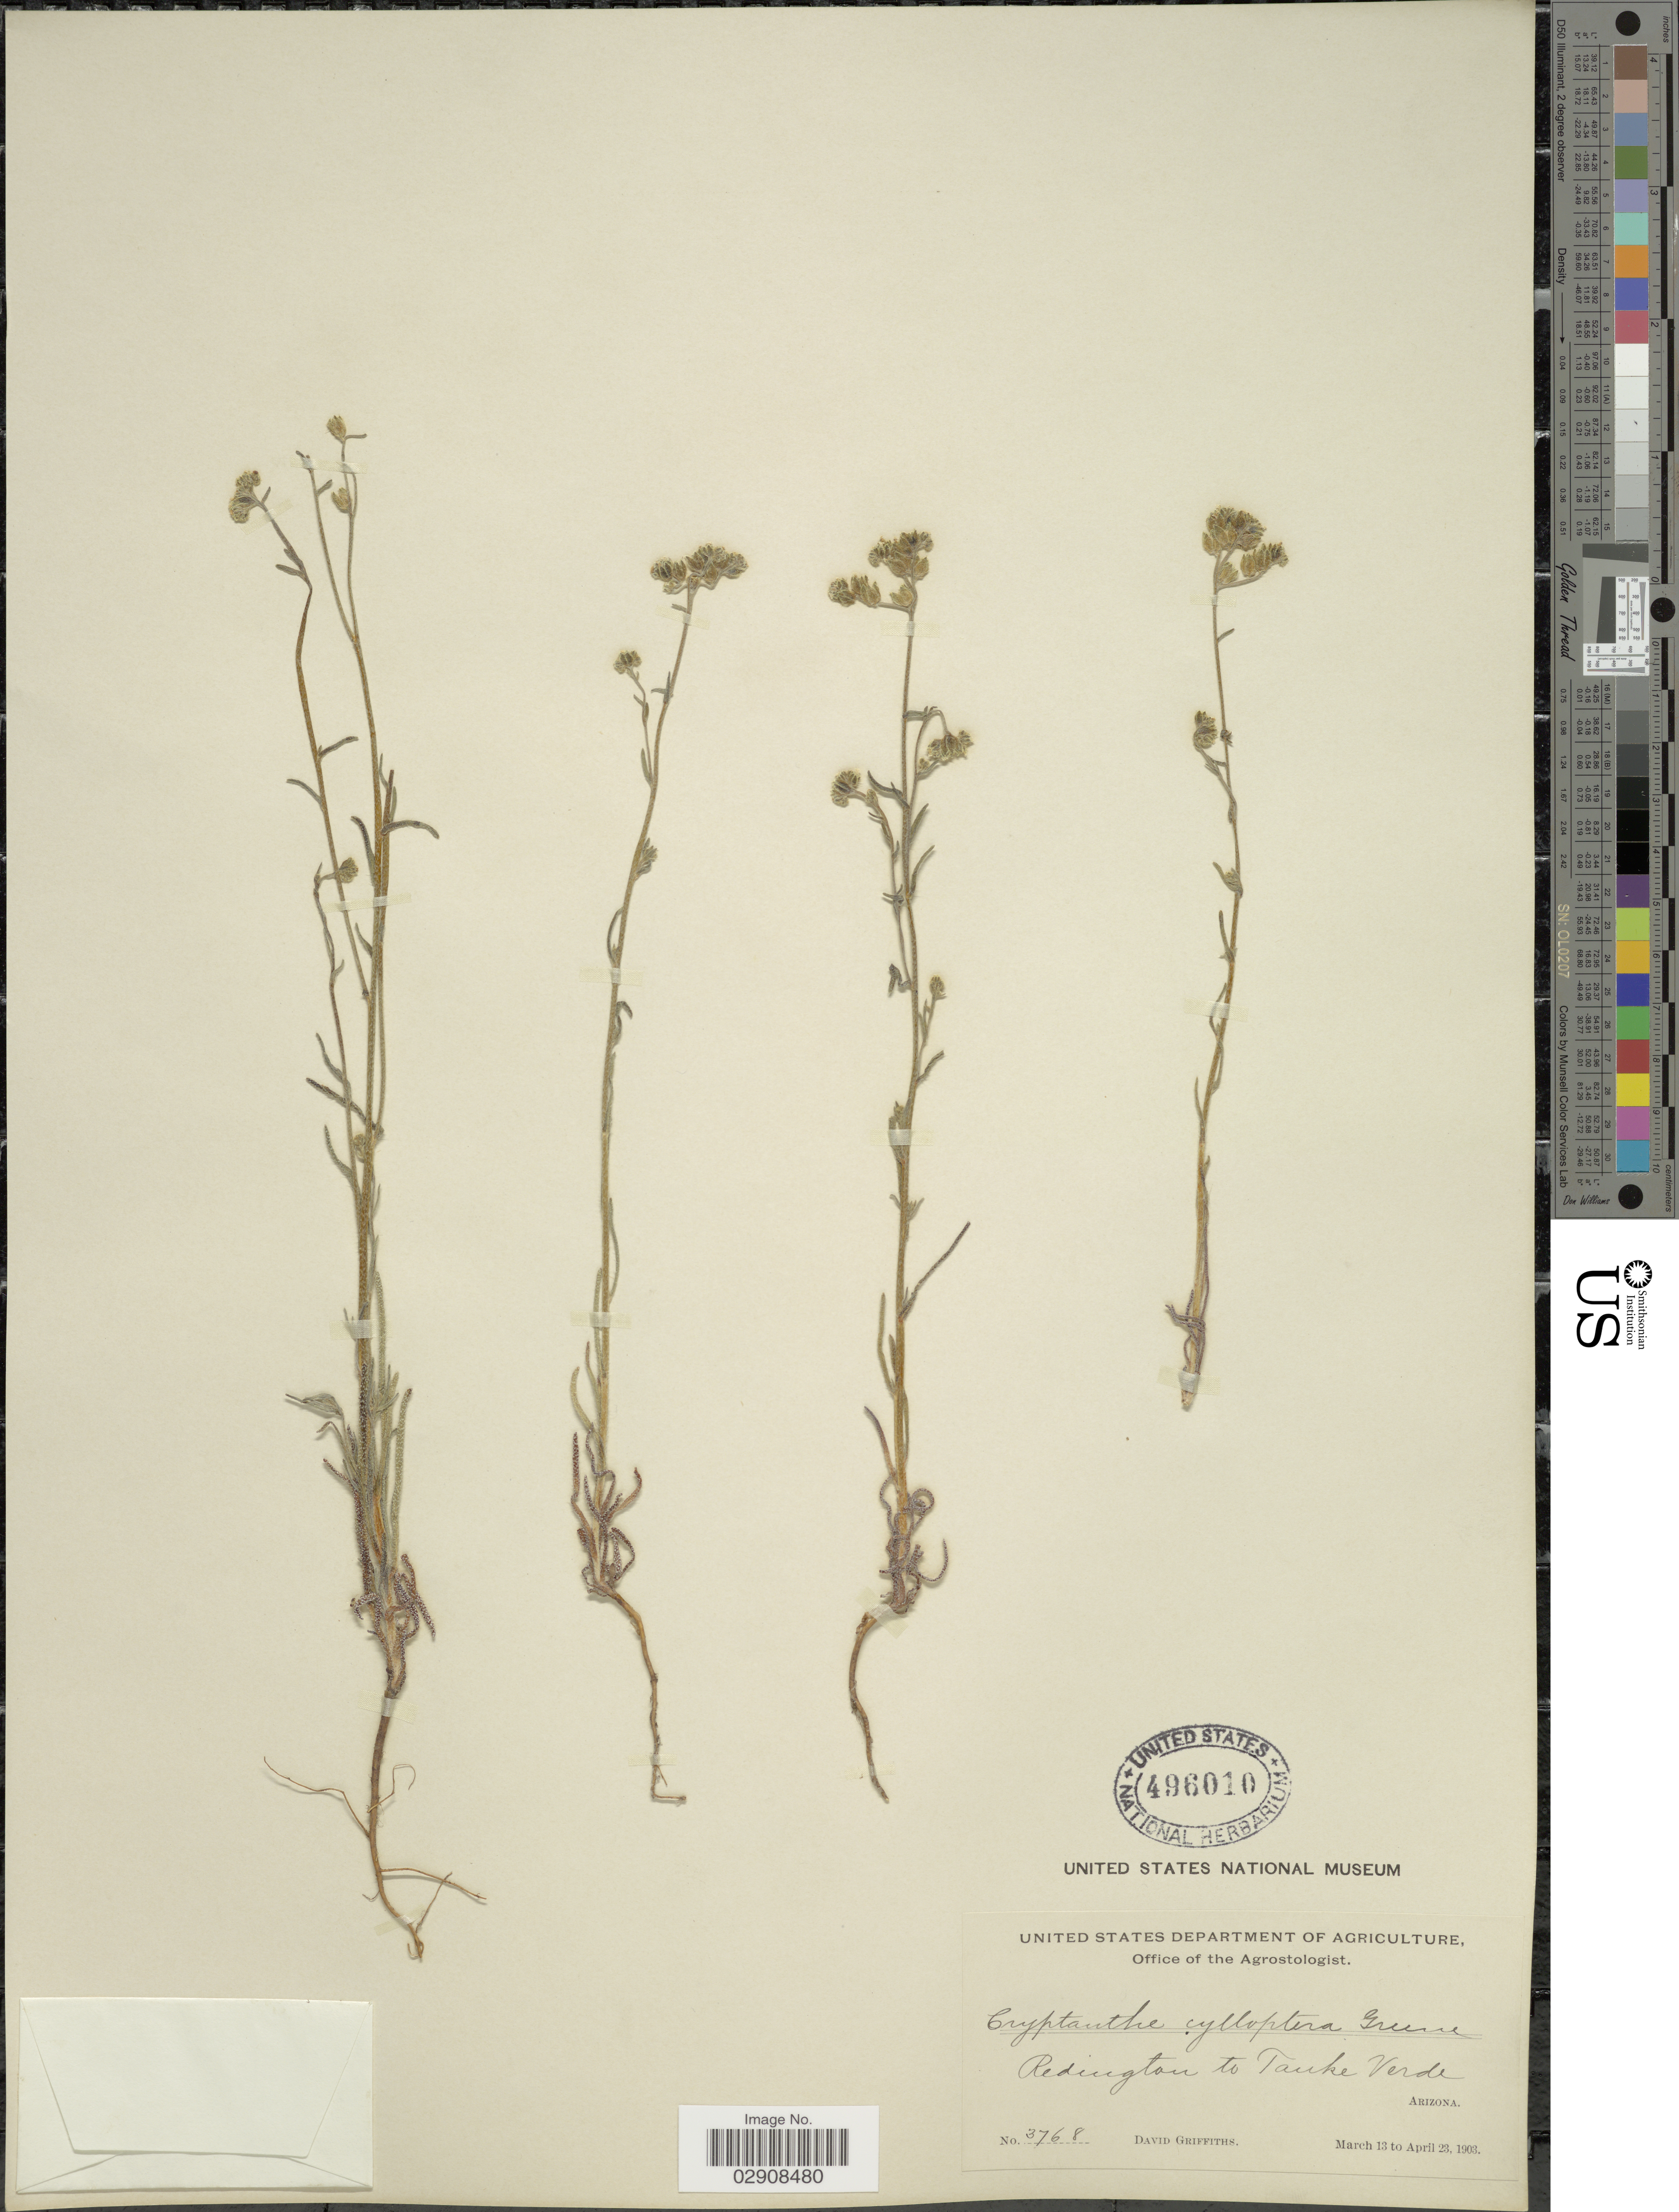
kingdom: Plantae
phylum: Tracheophyta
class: Magnoliopsida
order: Boraginales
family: Boraginaceae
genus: Cryptantha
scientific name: Cryptantha pterocarya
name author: (Torr.) Greene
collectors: D. Griffiths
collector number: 3768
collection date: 1903-03-13/1903-04-23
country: United States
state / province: Arizona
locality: Redington to Tanke Verde.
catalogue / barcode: US 496010